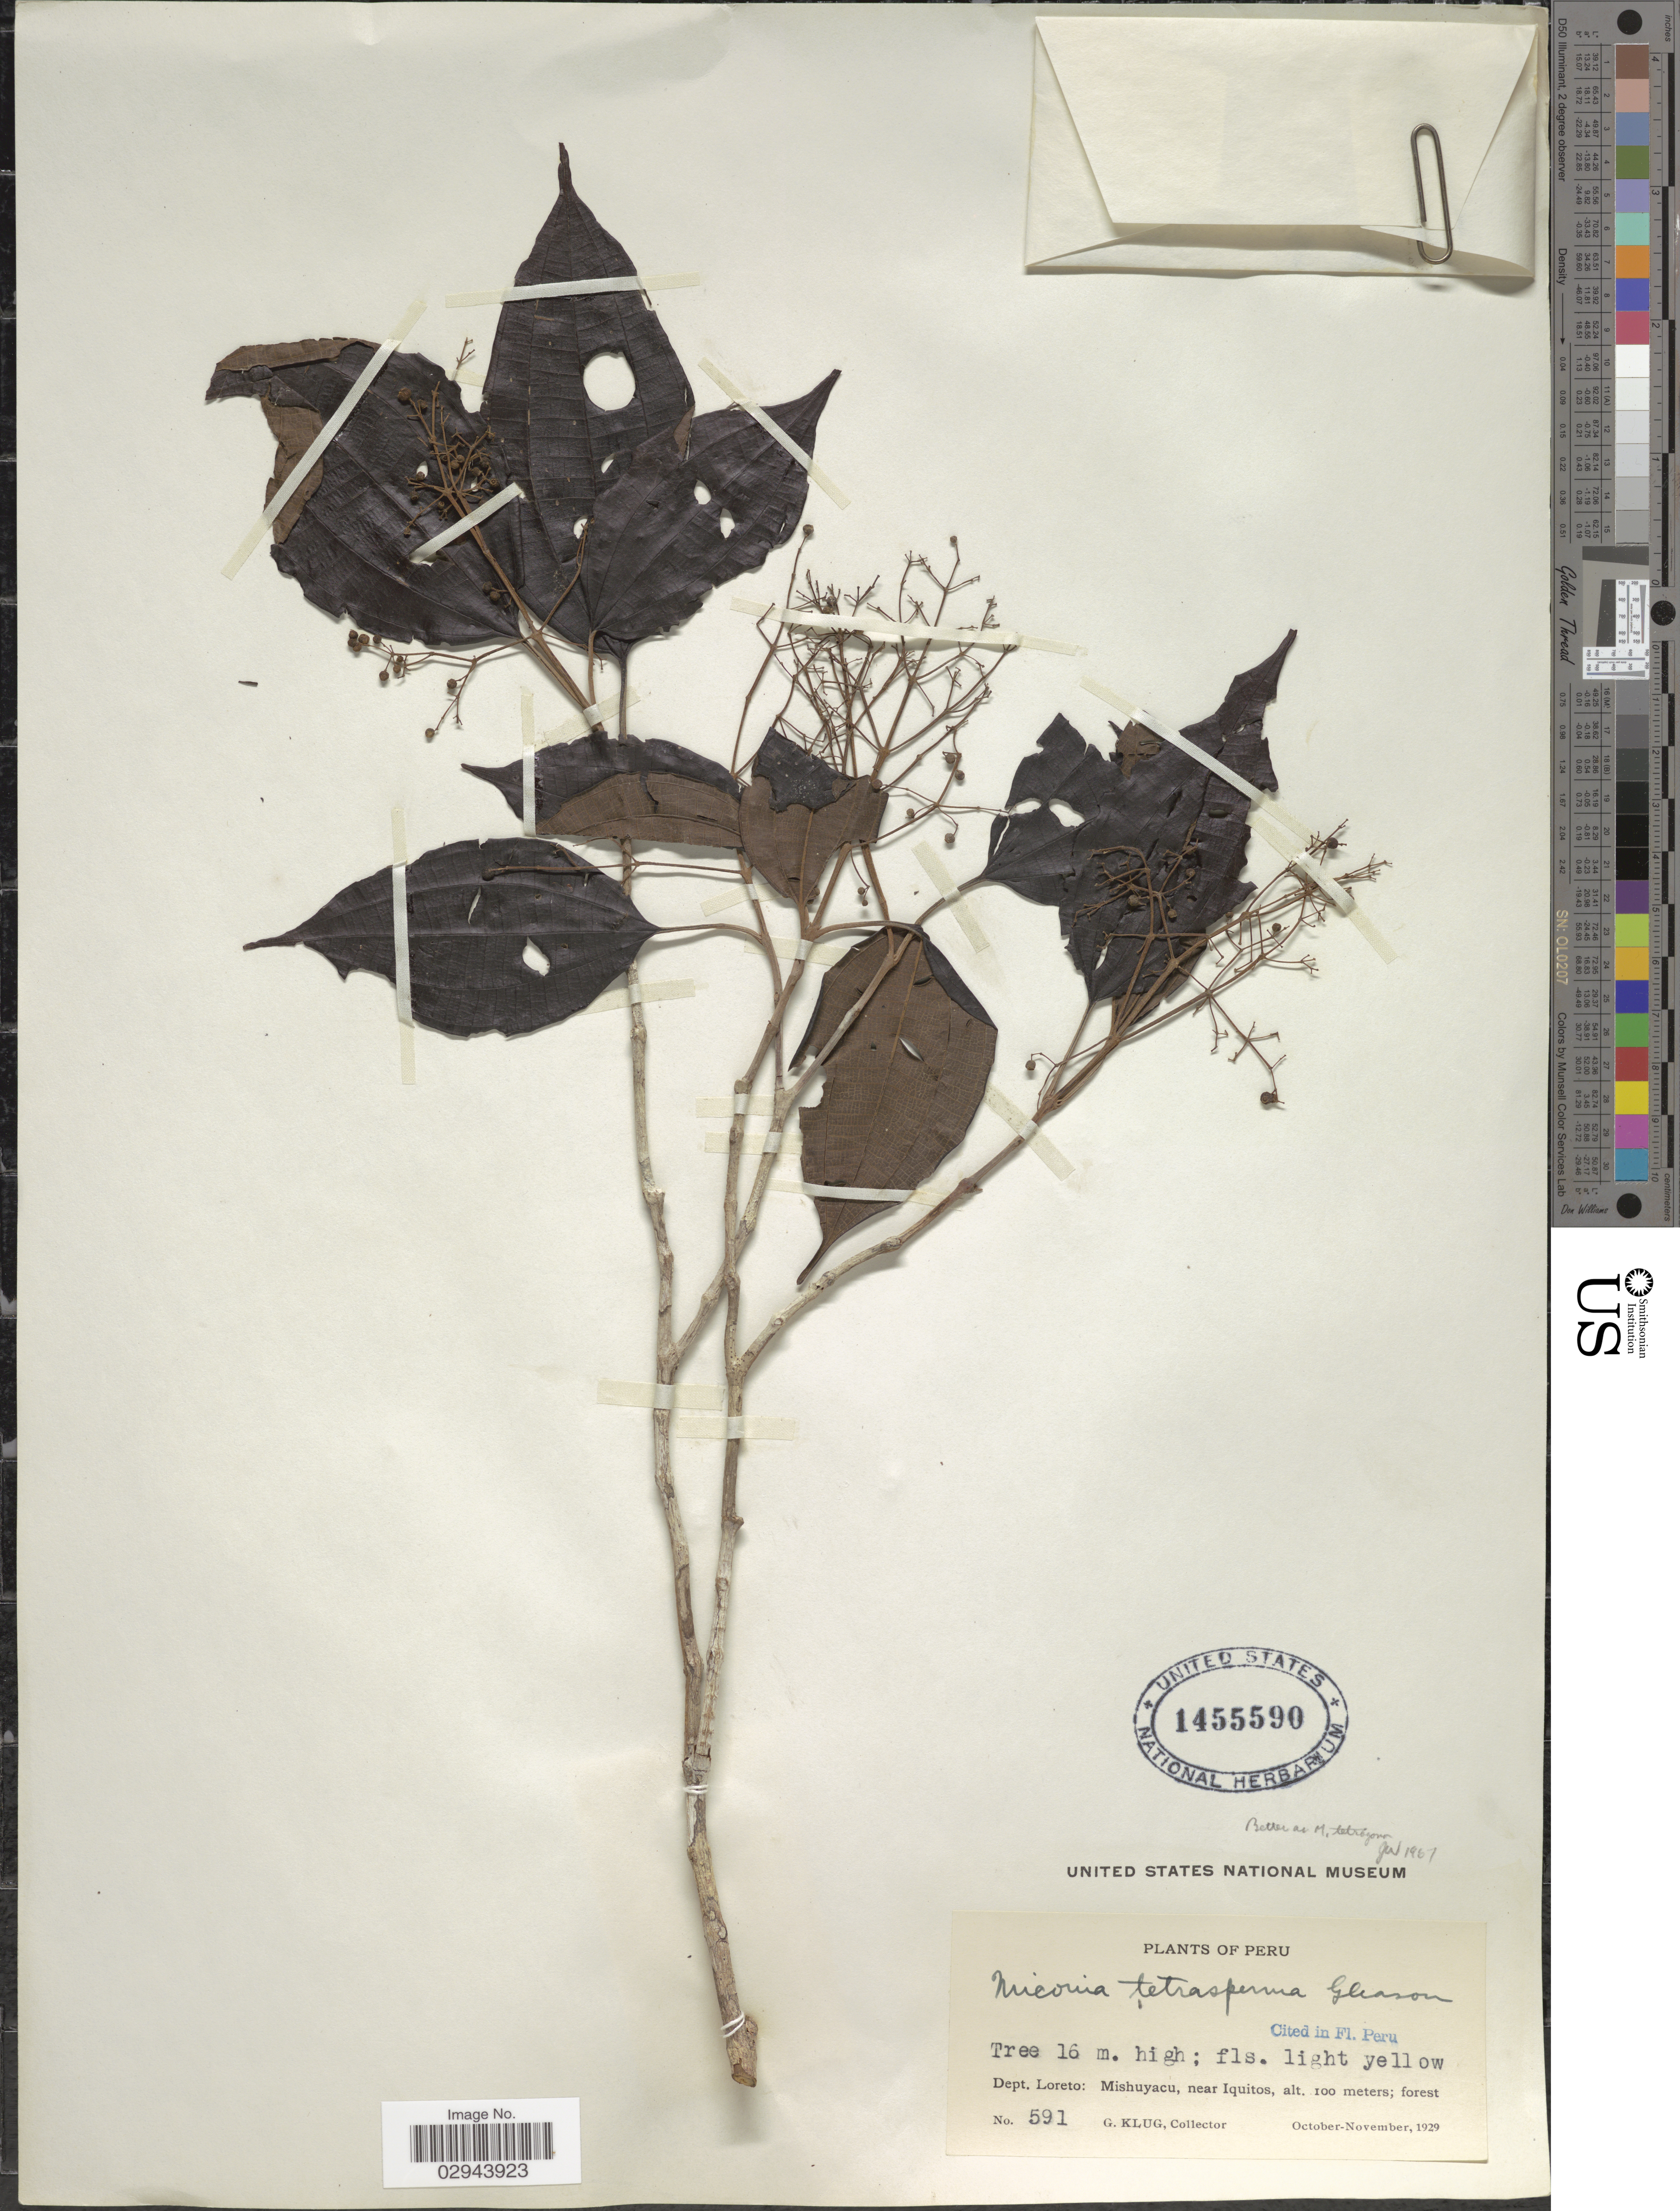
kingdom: Plantae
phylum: Tracheophyta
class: Magnoliopsida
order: Myrtales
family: Melastomataceae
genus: Miconia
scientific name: Miconia tetragona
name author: Cogn.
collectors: G. Klug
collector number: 591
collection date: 1929-10/1929-11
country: Peru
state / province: Loreto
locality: Dept. Loreto, Mishuyacu, near Iquitos.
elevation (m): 100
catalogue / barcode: US 1455590